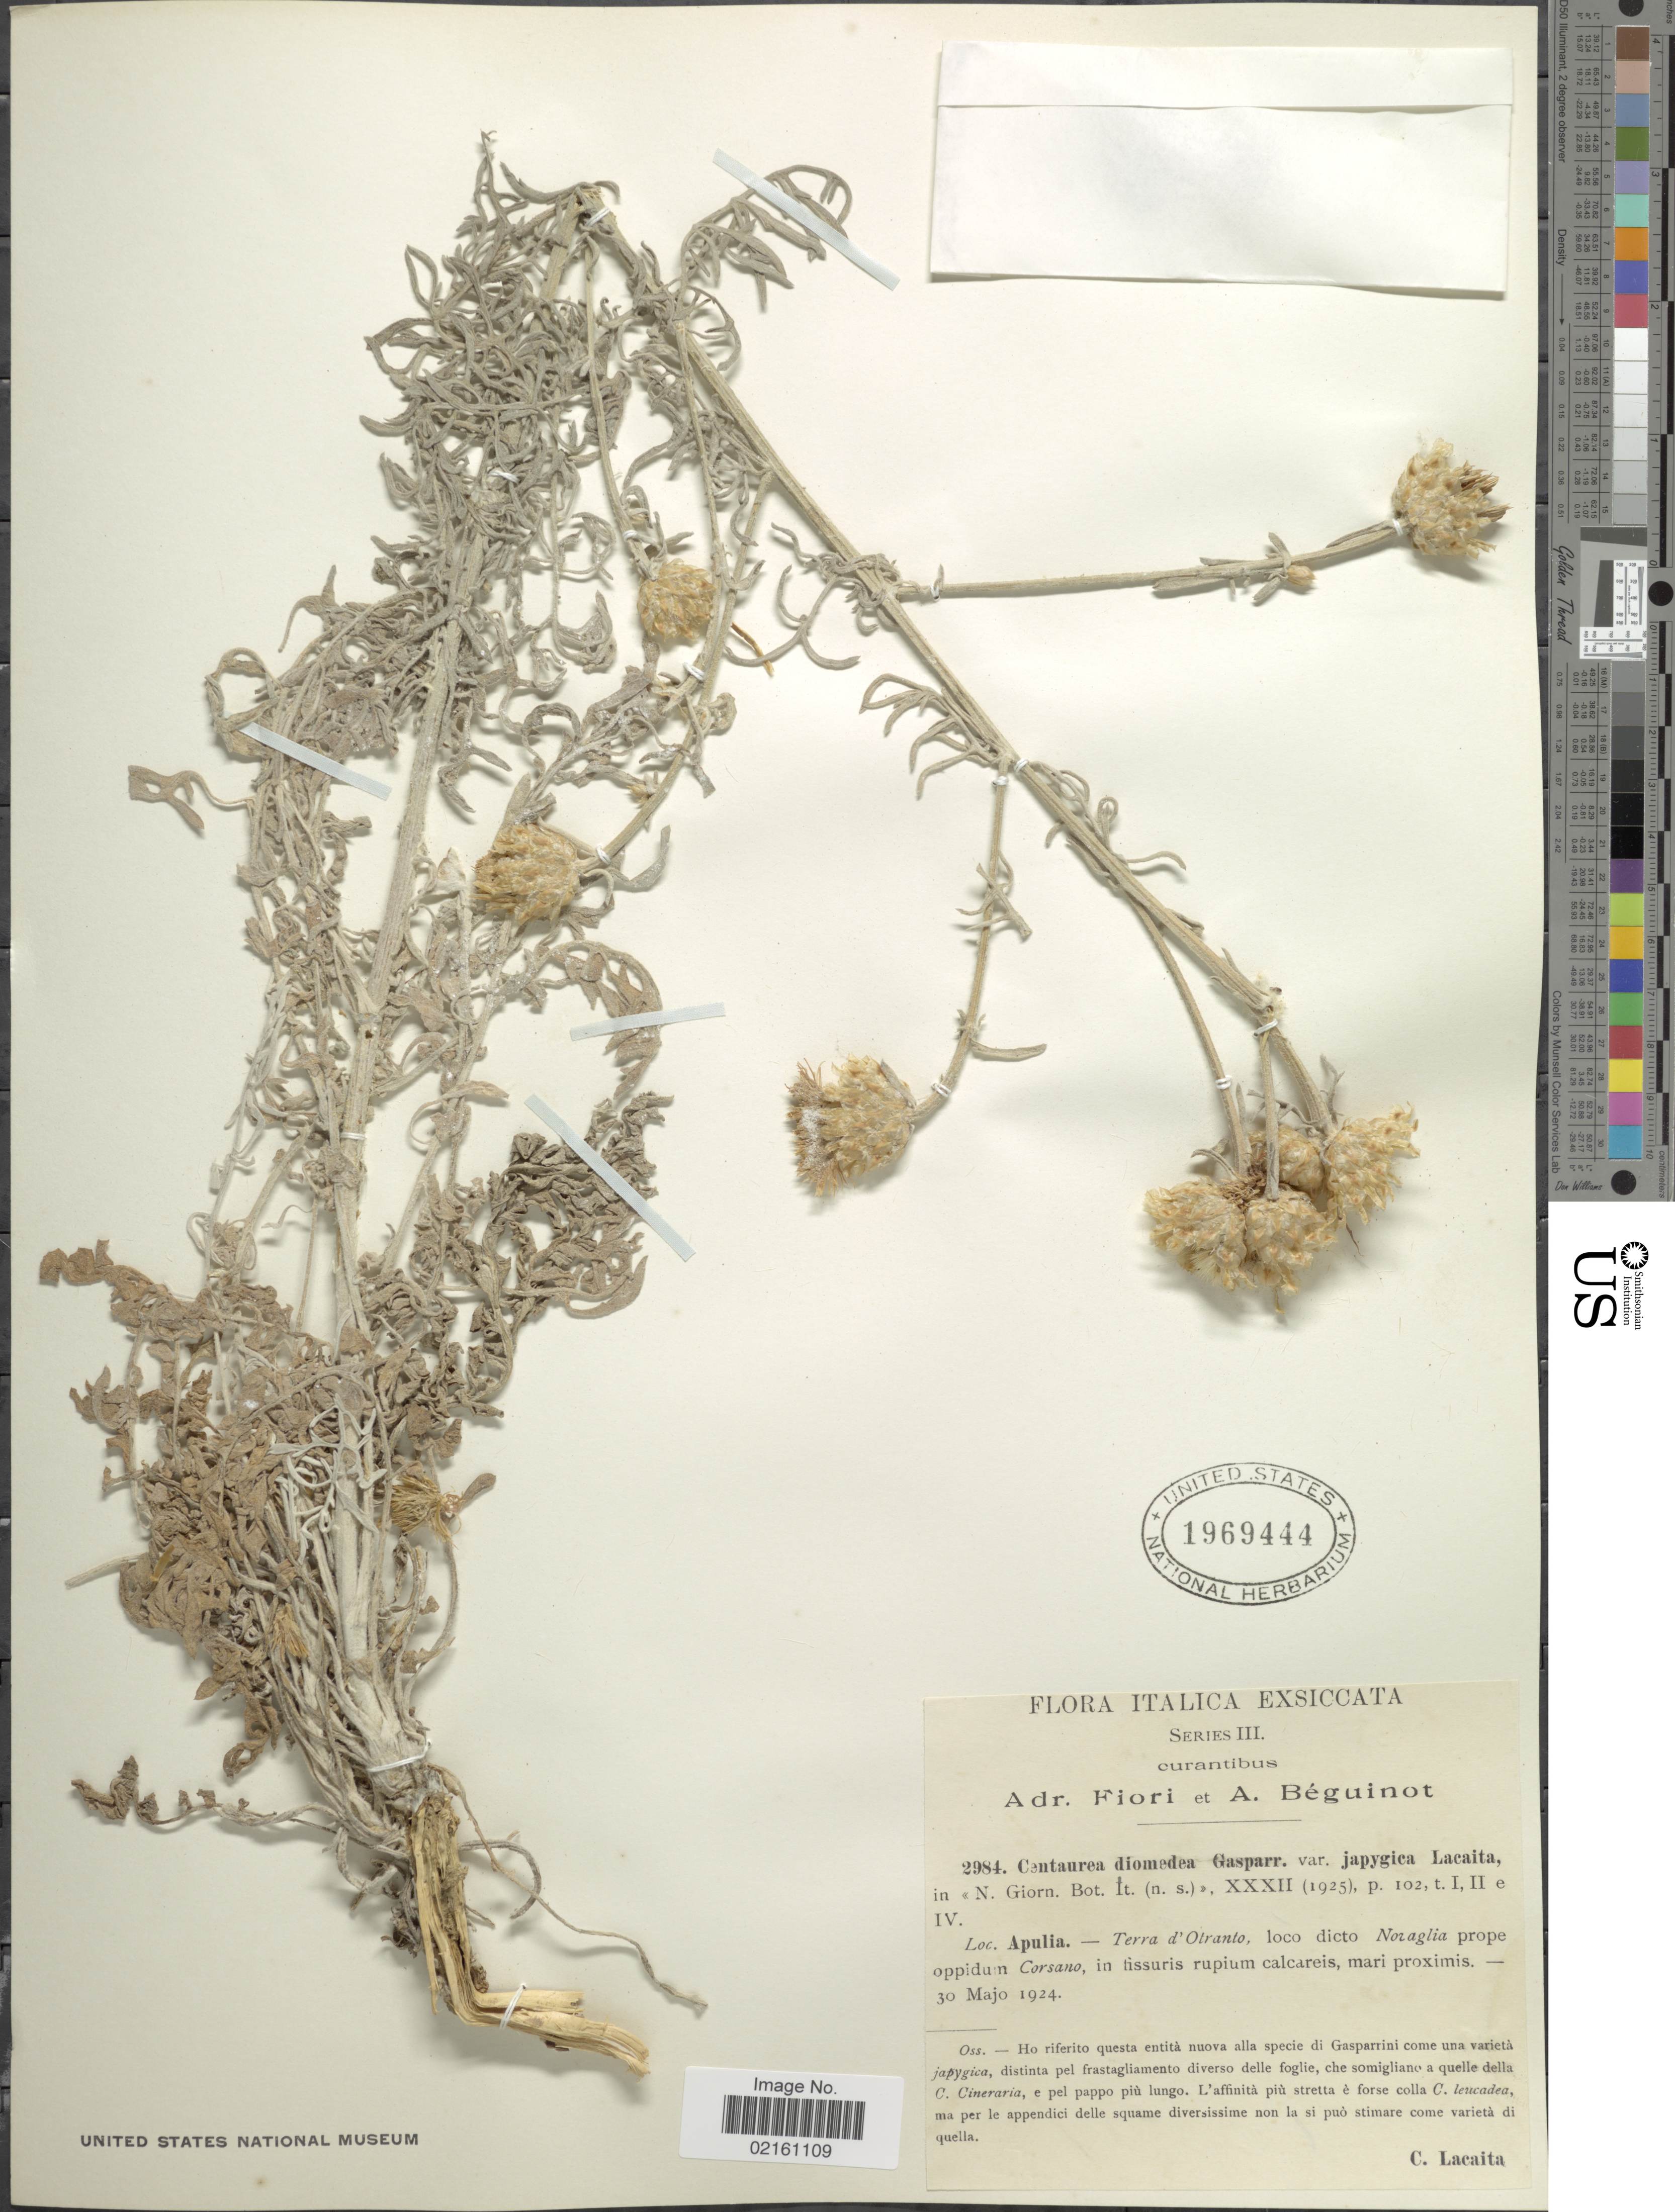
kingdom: Plantae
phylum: Tracheophyta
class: Magnoliopsida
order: Asterales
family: Asteraceae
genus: Centaurea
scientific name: Centaurea diomedea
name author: Gasp.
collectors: C. Lacaita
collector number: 2984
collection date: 1924-05-30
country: Italy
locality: Apulia, Terra d'Otranto, loco dicto Noraglia propeoppidum Corsano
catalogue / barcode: US 1969444